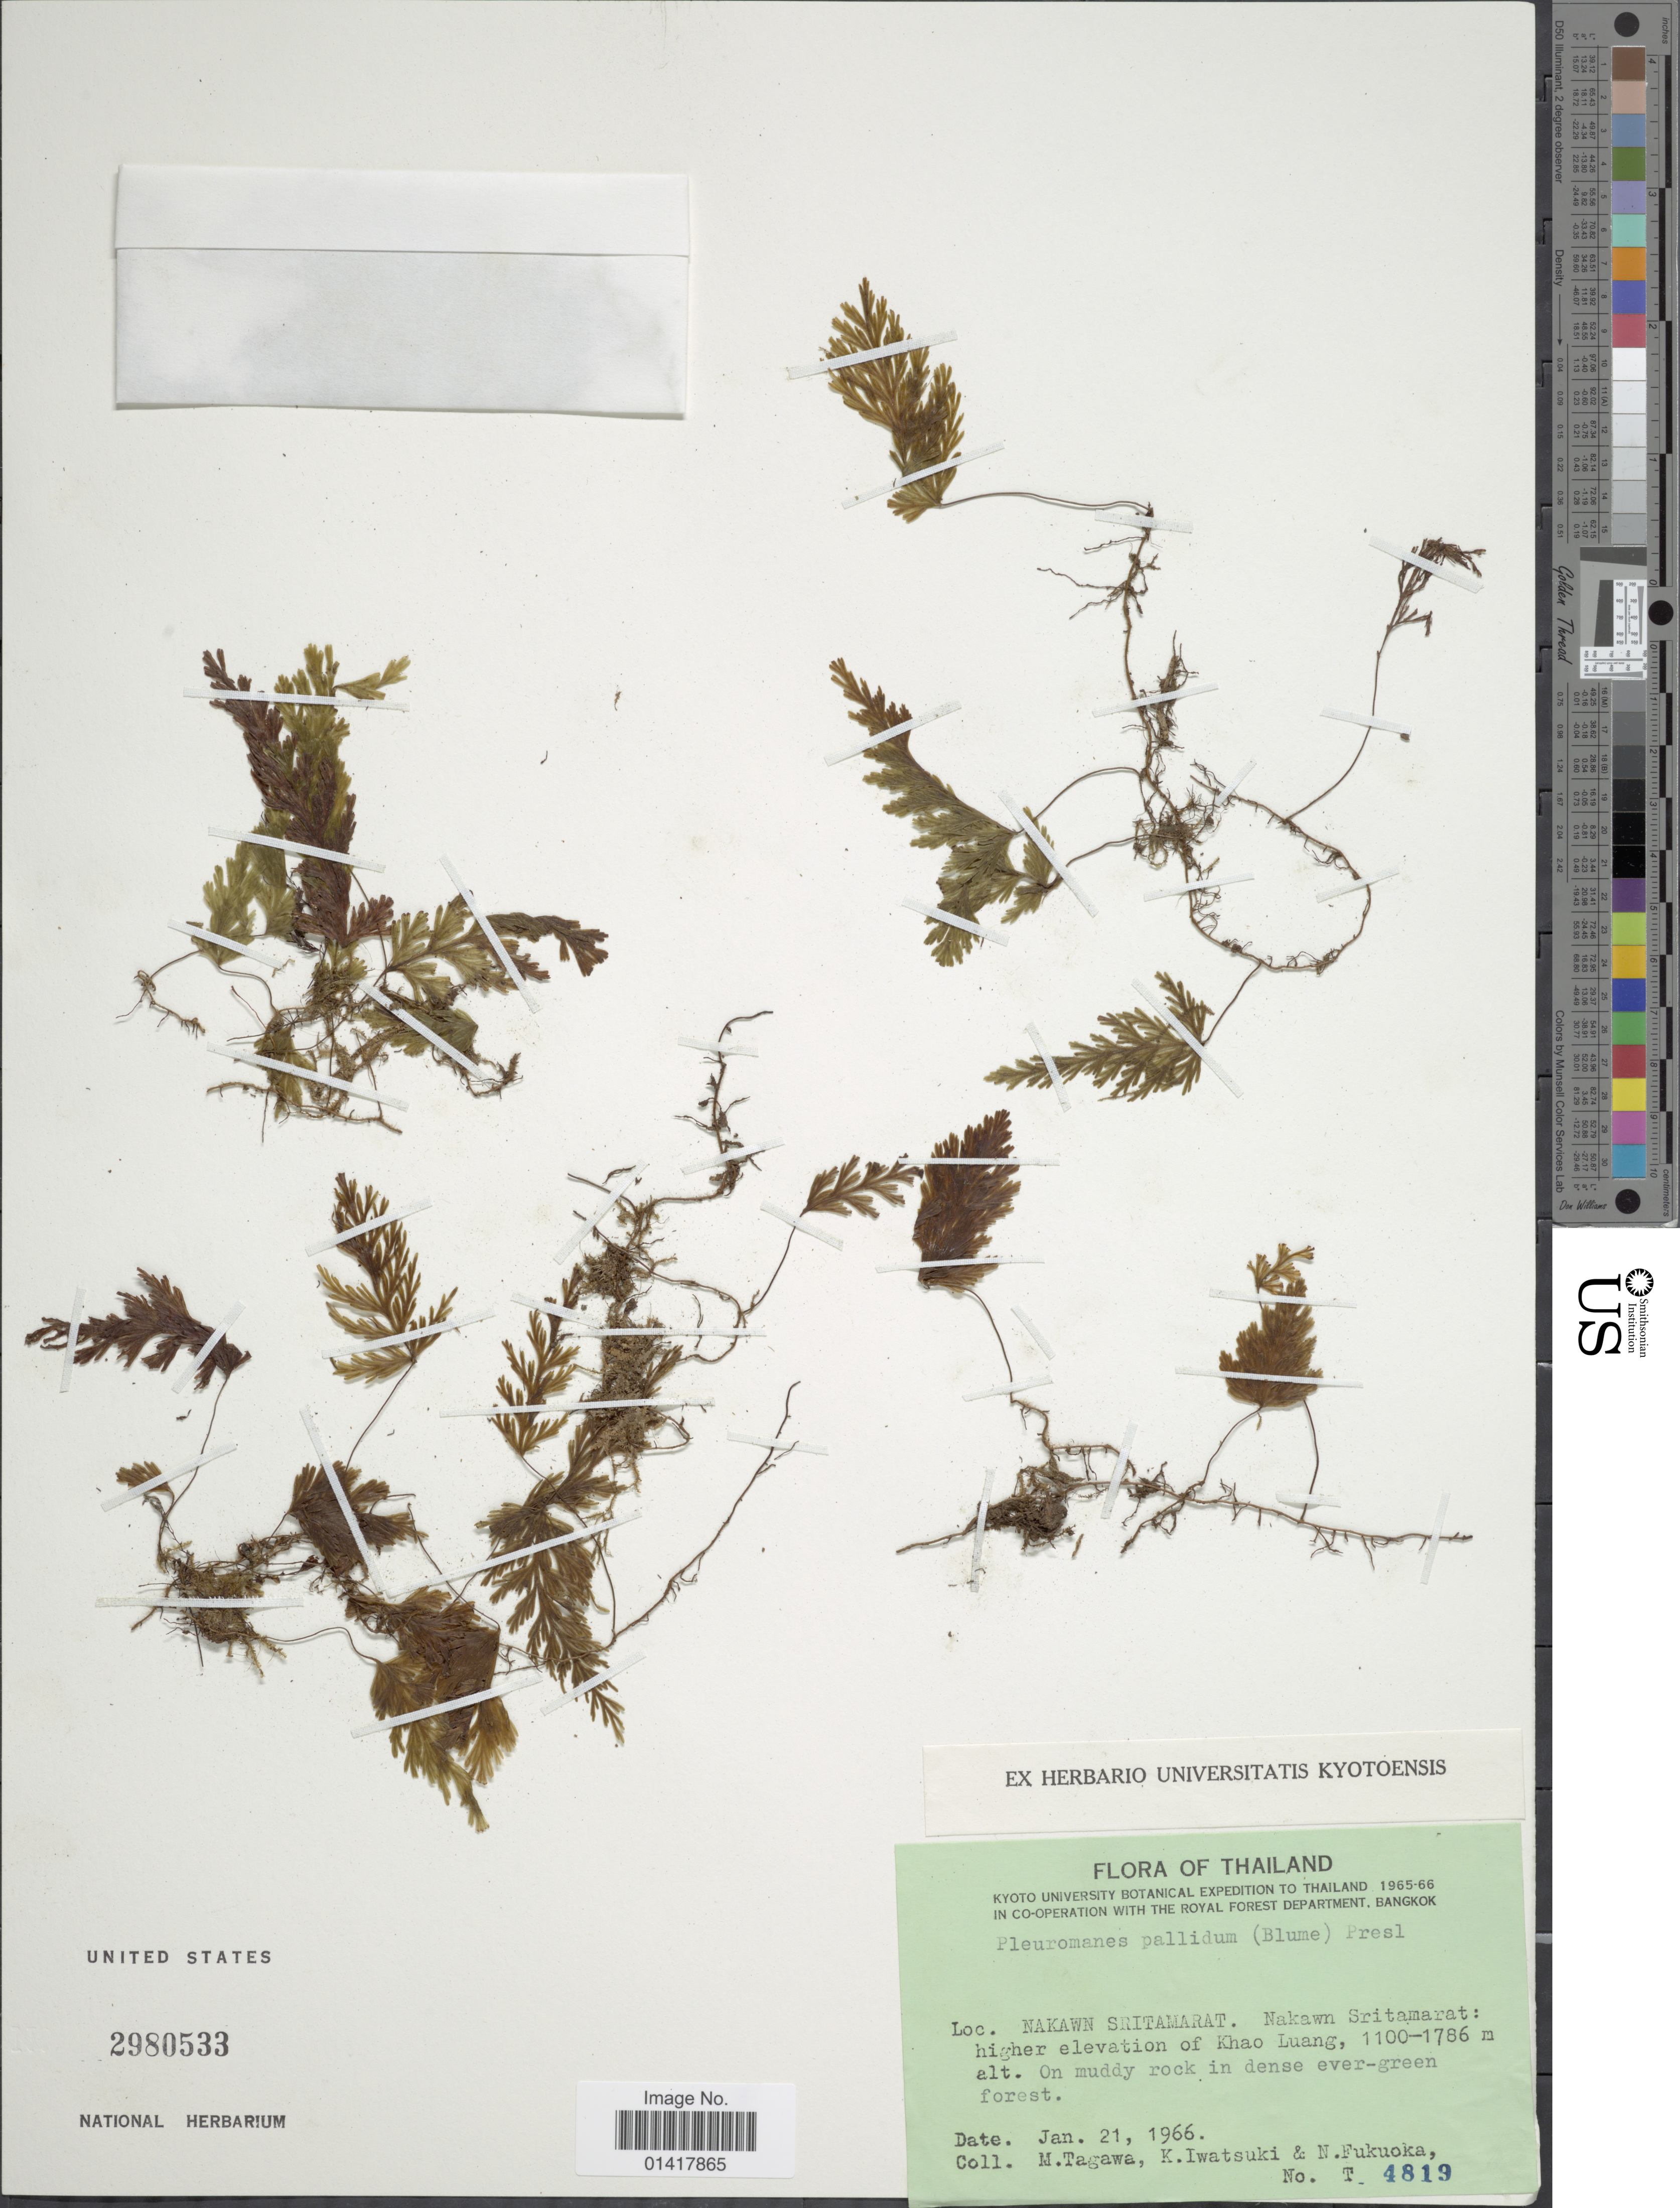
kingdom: Plantae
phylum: Tracheophyta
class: Polypodiopsida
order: Hymenophyllales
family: Hymenophyllaceae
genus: Hymenophyllum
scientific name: Hymenophyllum pallidum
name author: (Blume) Ebihara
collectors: M. Tagawa, K. Iwatsuki & N. Fukuoka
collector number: T 4819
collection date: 1966-01-21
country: Thailand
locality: Nakawn Sritamarat: higher elevation of Khao Luang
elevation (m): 1100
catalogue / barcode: US 2980533